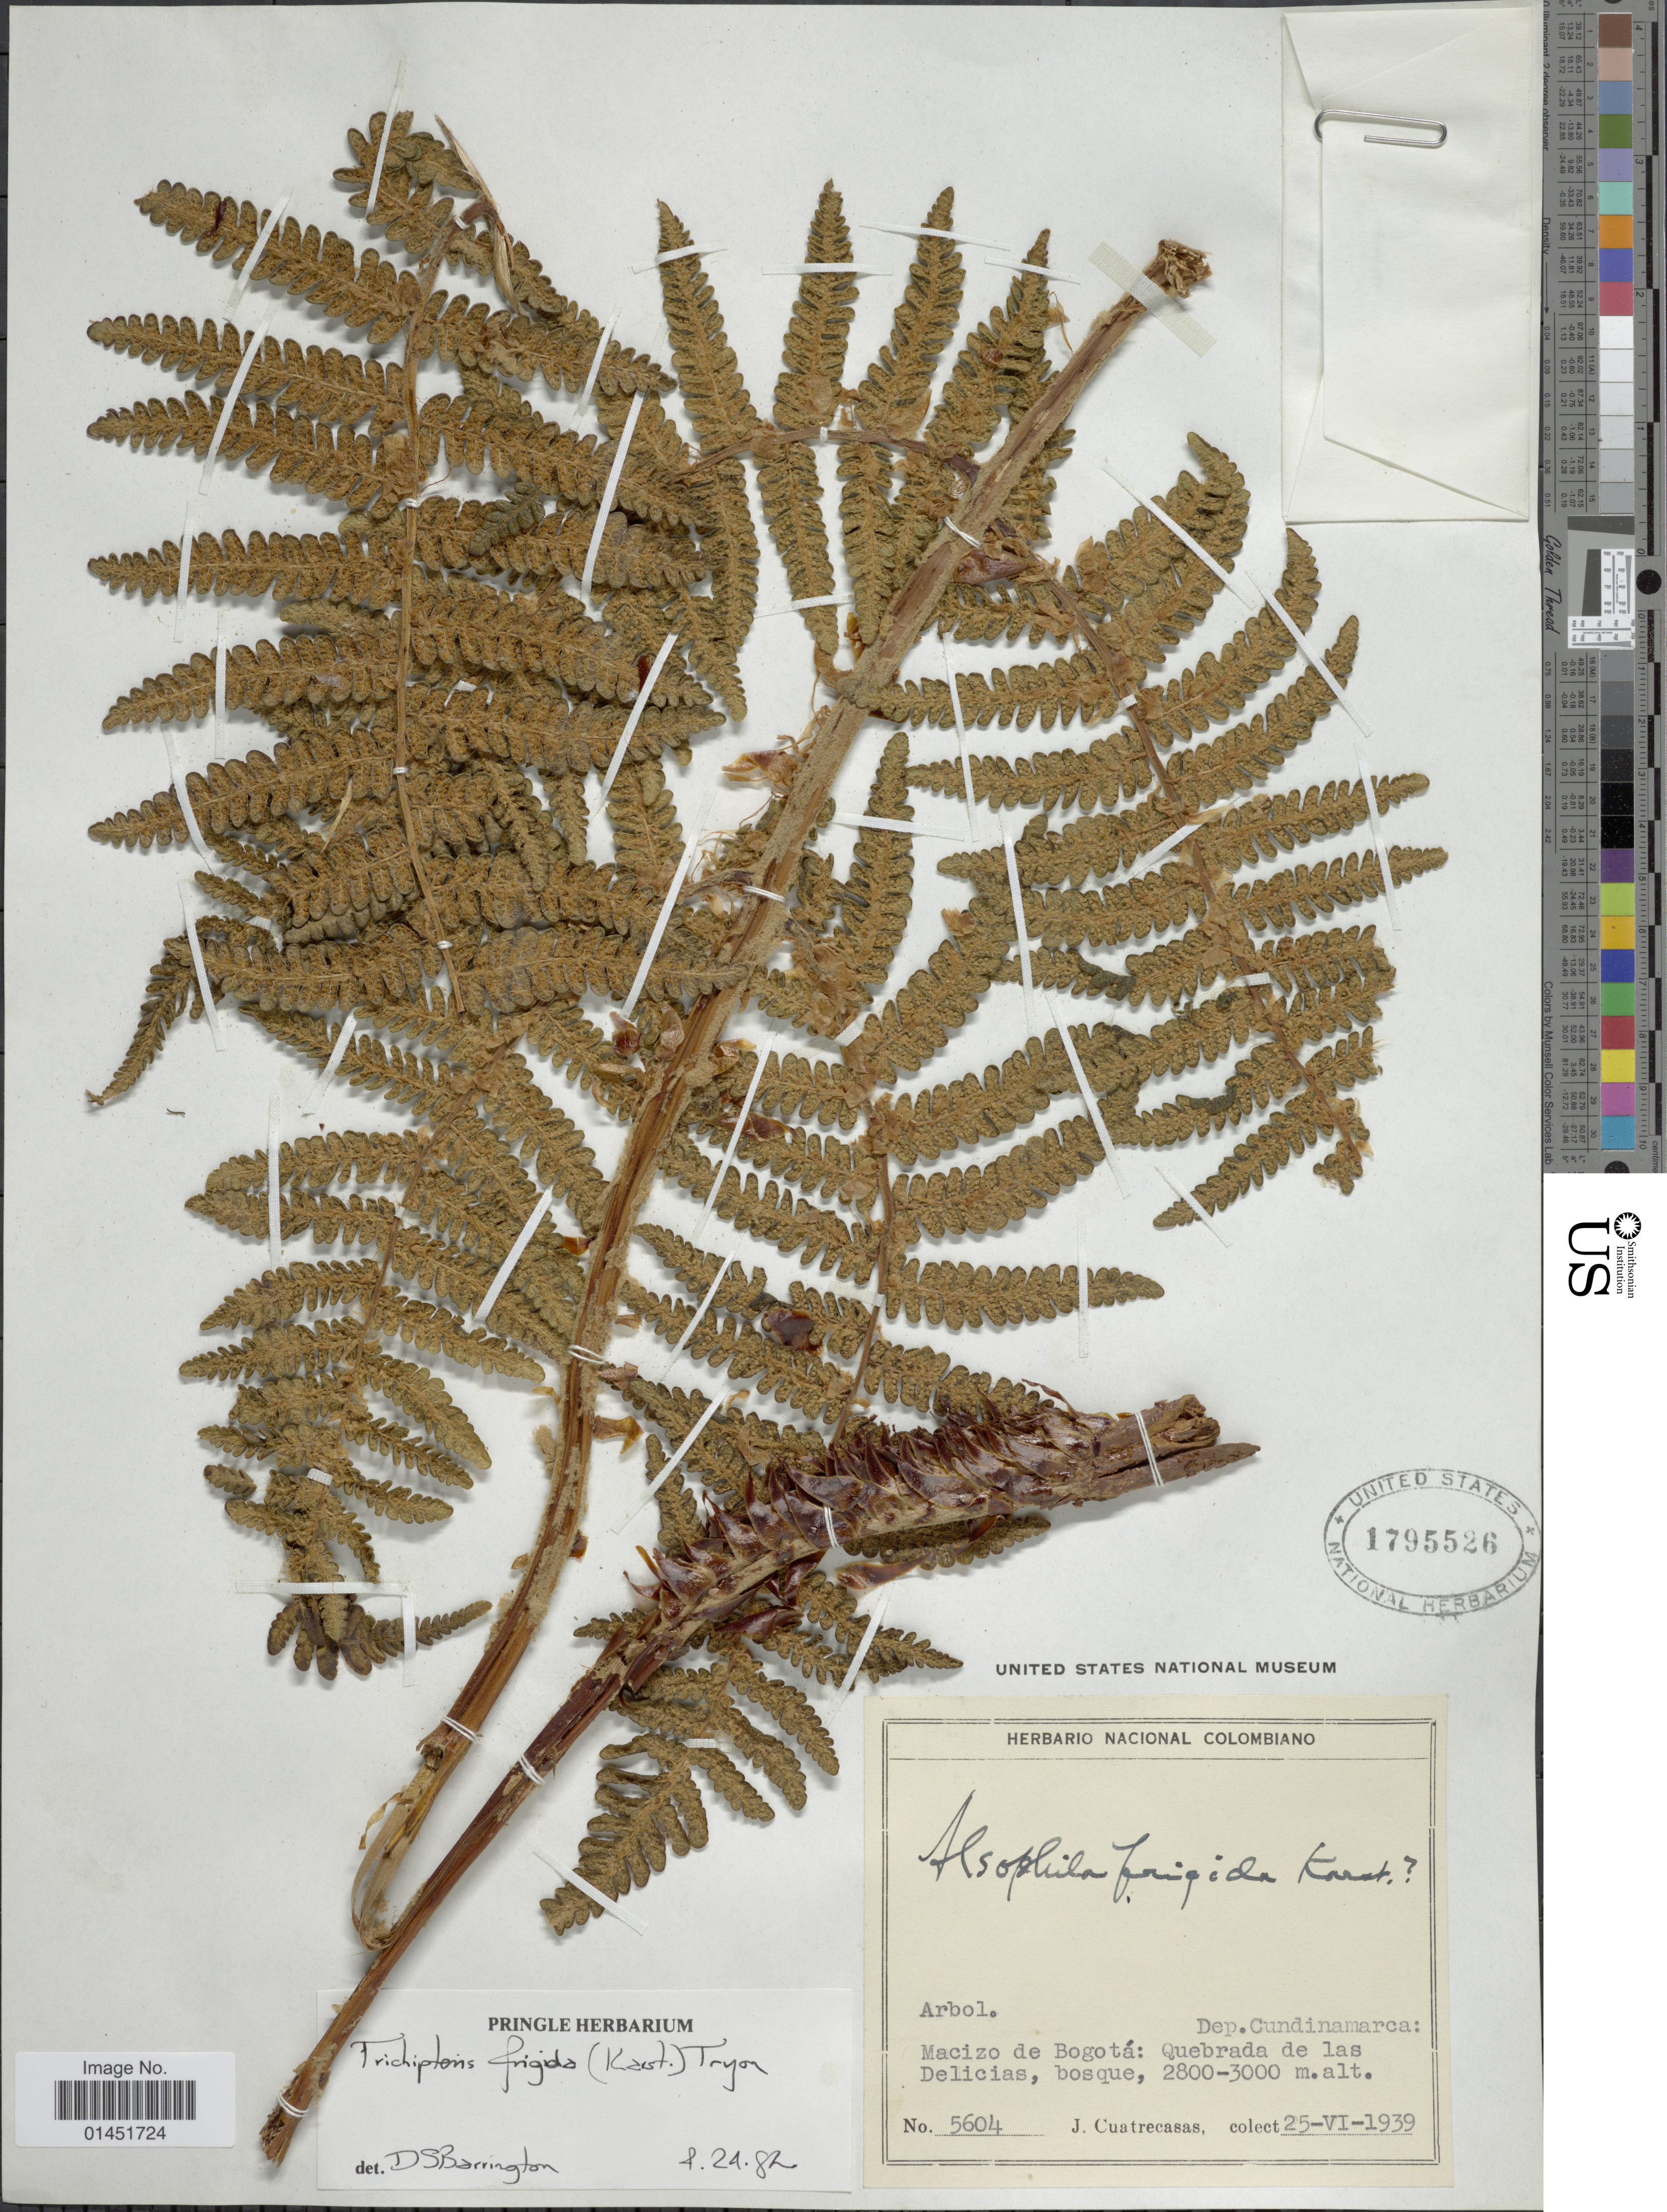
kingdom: Plantae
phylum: Tracheophyta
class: Polypodiopsida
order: Cyatheales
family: Cyatheaceae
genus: Cyathea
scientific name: Cyathea frigida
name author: (H. Karst.) Domin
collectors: J. Cuatrecasas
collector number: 5604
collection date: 1939-06-25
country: Colombia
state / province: Cundinamarca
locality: Macizo de Bogota: Quebrada de las Delicias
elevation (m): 2800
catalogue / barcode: US 1795526